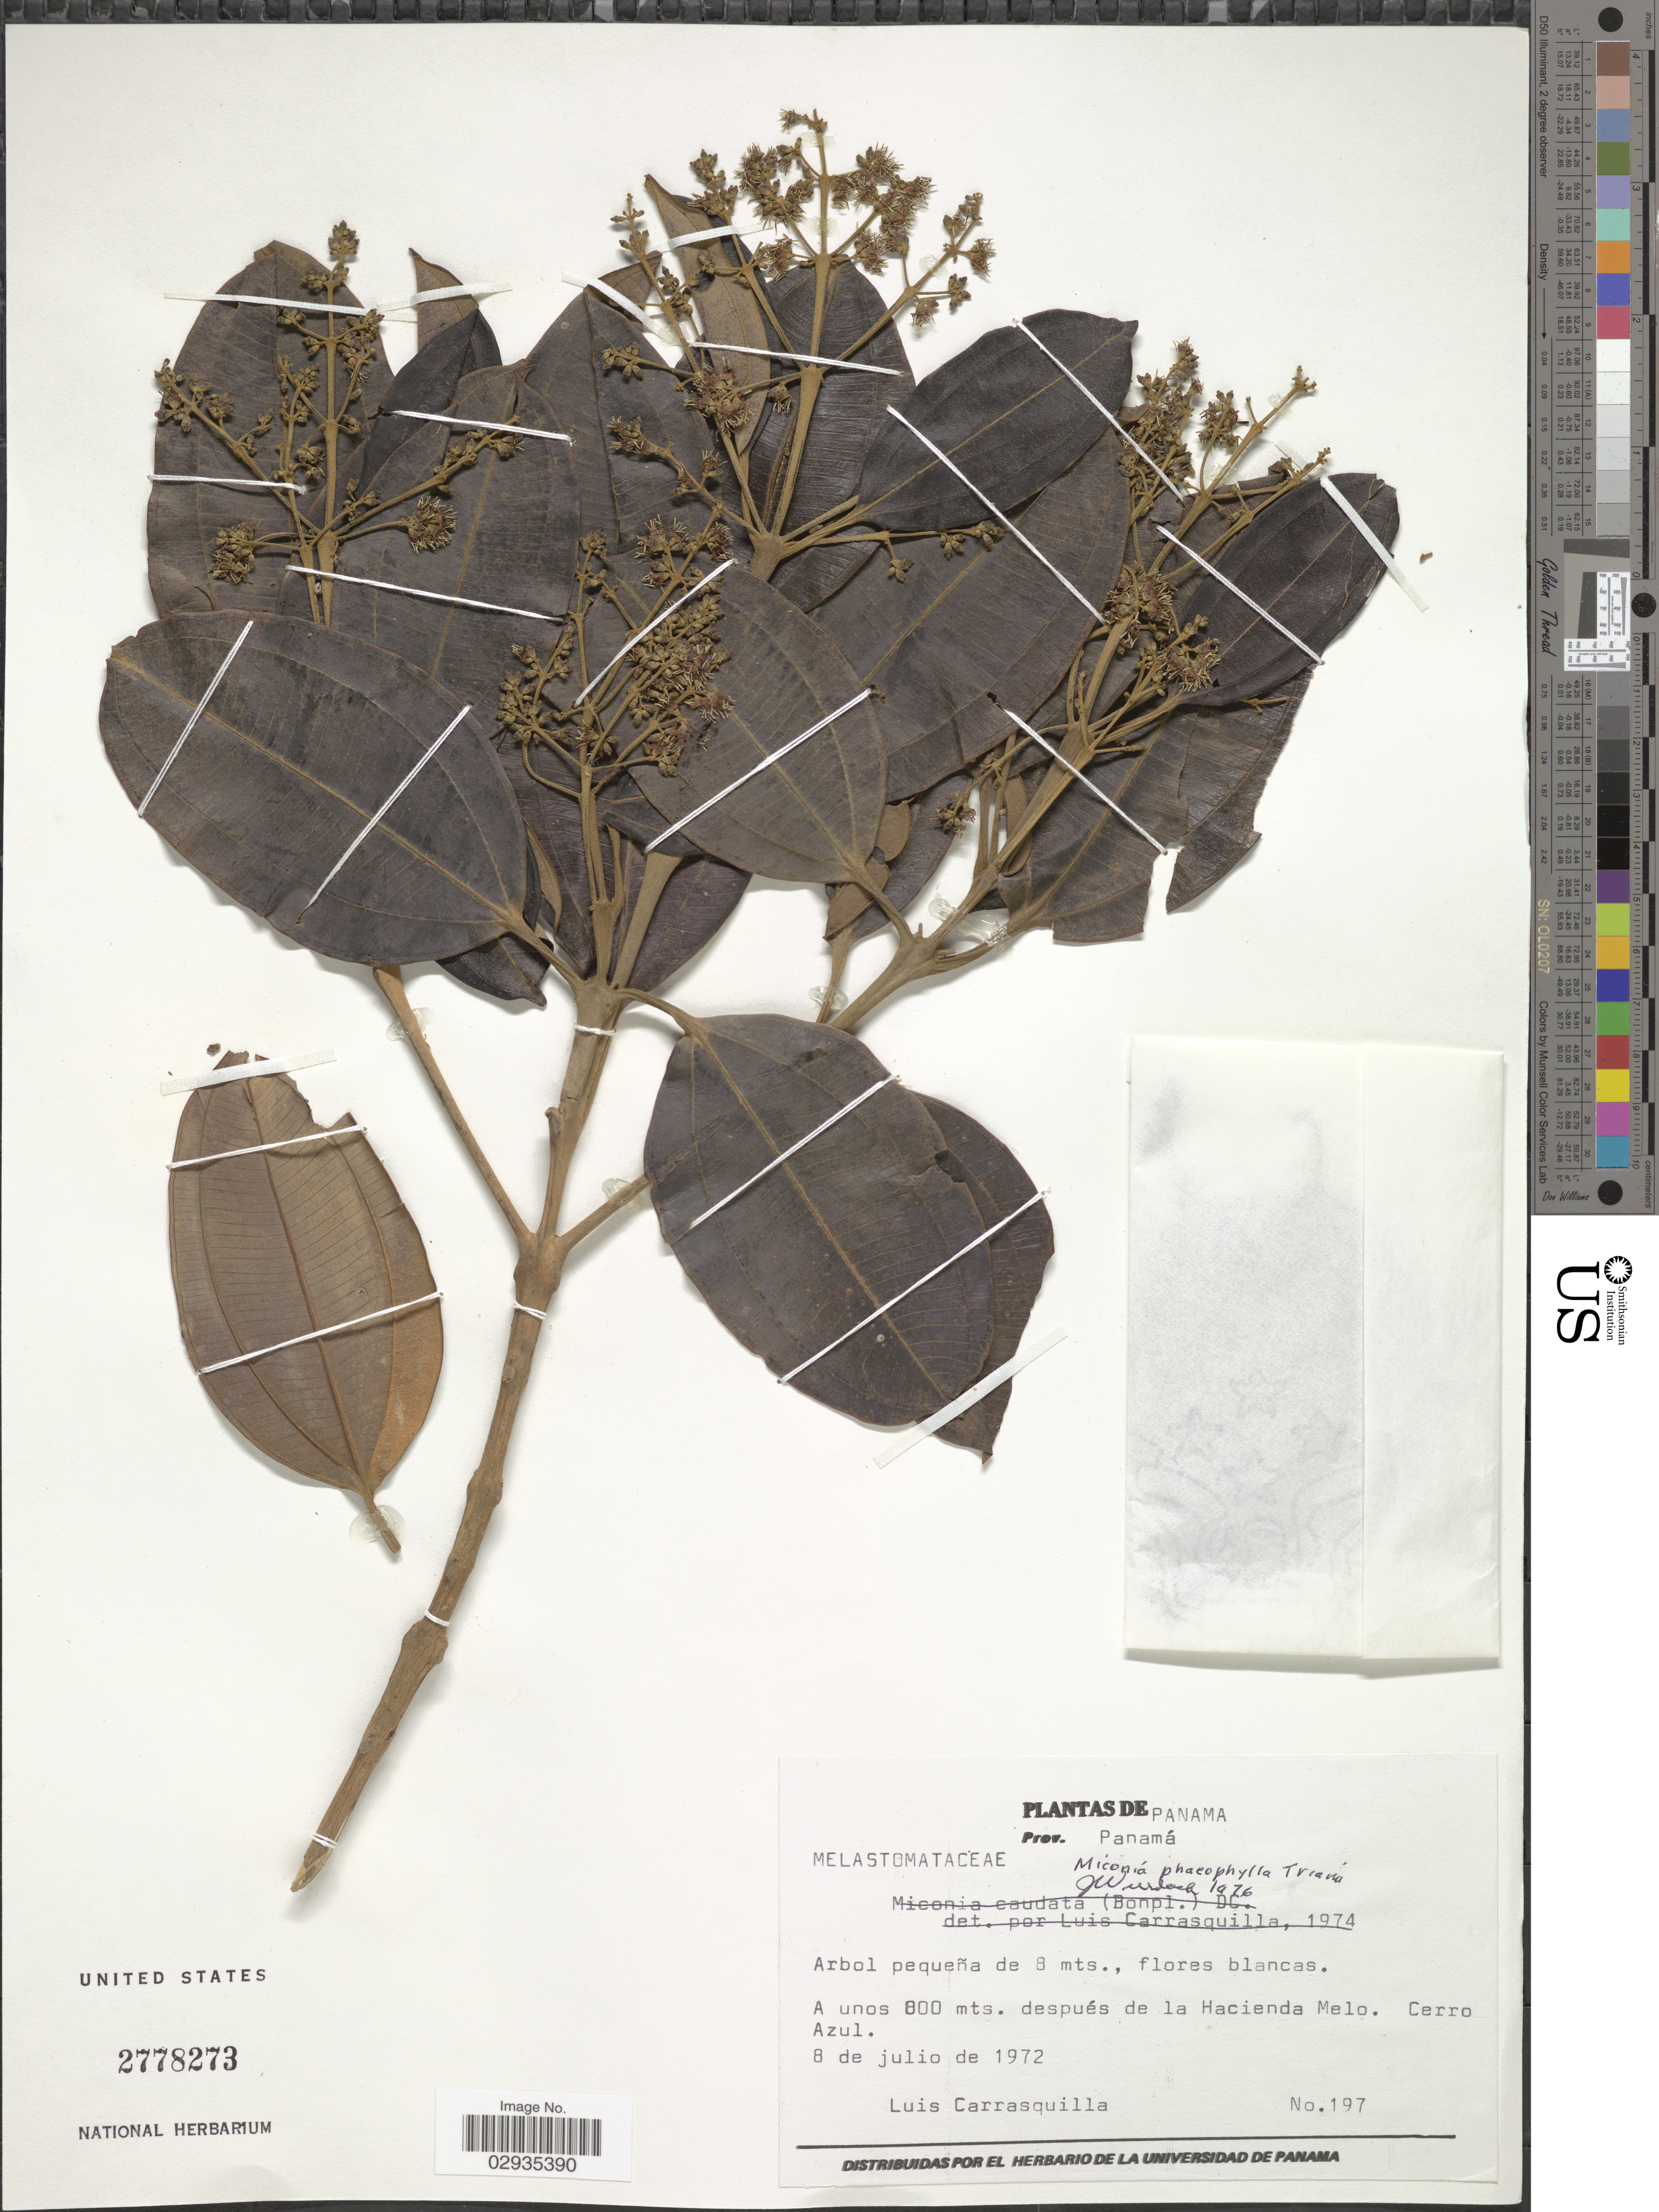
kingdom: Plantae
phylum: Tracheophyta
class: Magnoliopsida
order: Myrtales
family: Melastomataceae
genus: Miconia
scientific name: Miconia phaeophylla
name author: Triana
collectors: L. Carrasquilla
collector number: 197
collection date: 1972-07-08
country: Panama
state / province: Panamá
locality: A unos 800 mts. después de la Hacienda Melo, Cerro Azul.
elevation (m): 800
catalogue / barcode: US 2778273